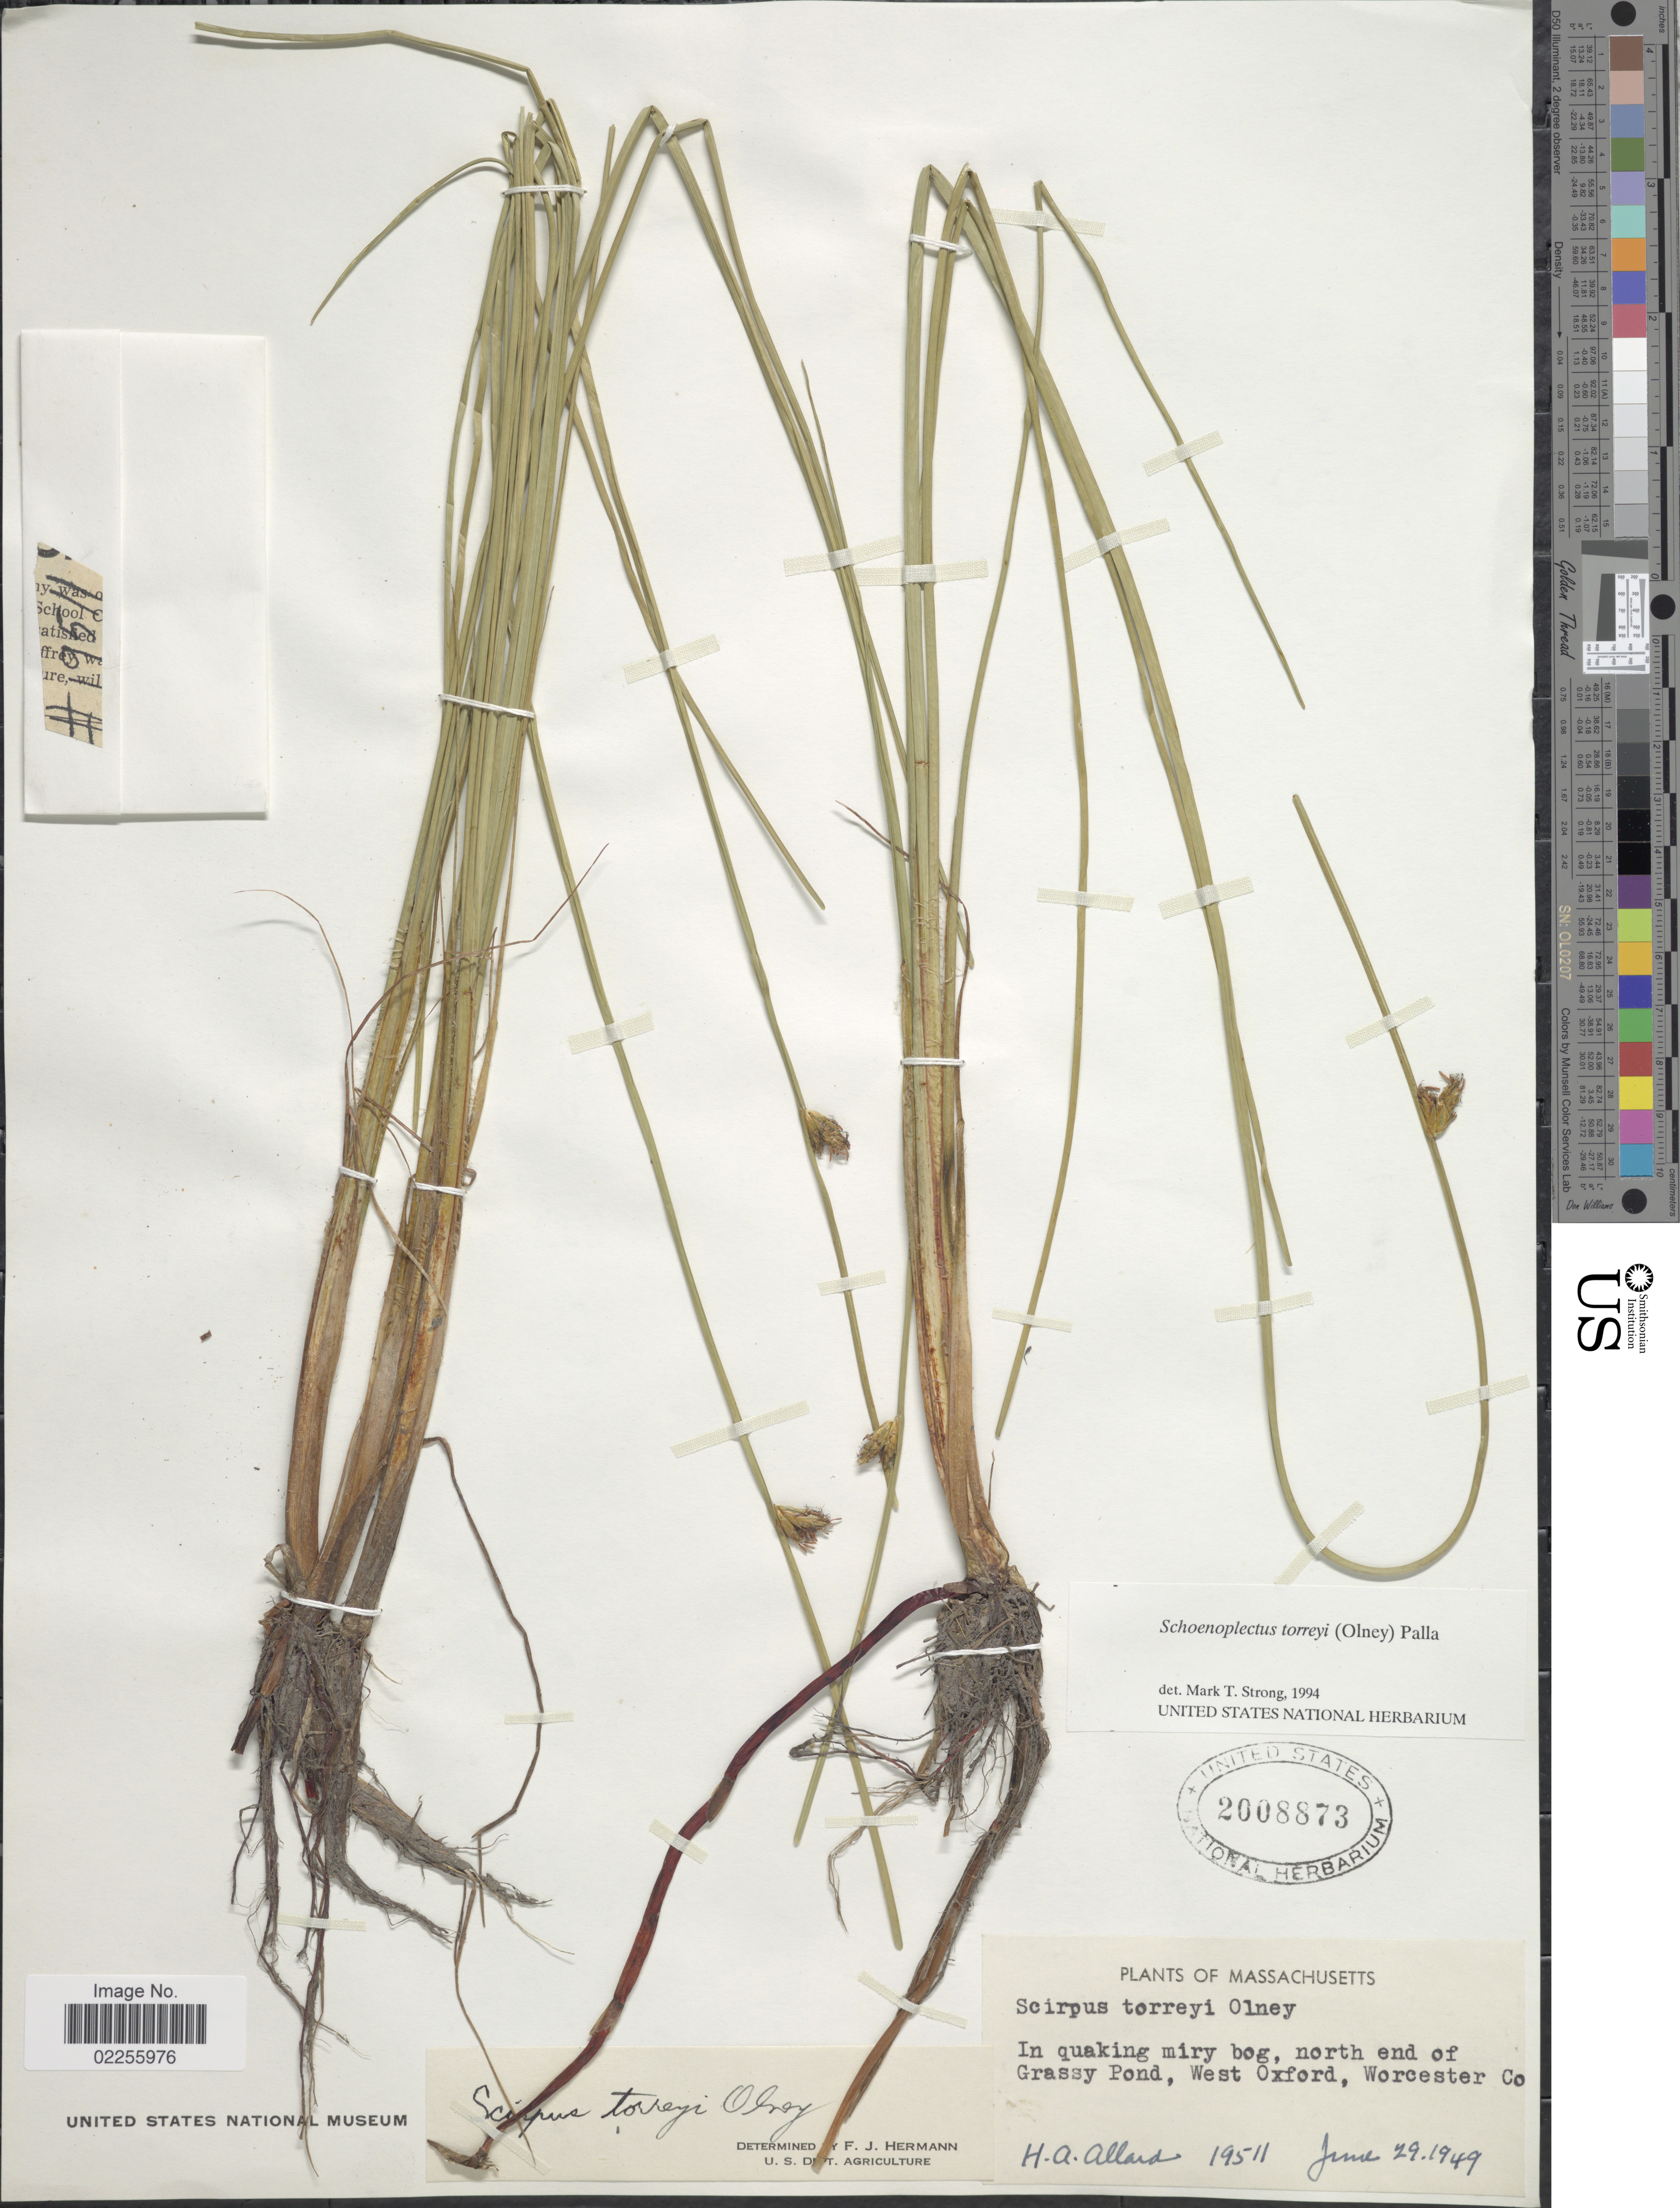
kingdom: Plantae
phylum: Tracheophyta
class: Liliopsida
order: Poales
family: Cyperaceae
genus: Schoenoplectus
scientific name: Schoenoplectus torreyi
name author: (Olney) Palla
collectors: H. A. Allard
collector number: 19511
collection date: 1949-06-29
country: United States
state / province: Massachusetts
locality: In quaking miry bog, north end of Grassy Pond, West Oxford, Worcester Co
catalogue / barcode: US 2008873